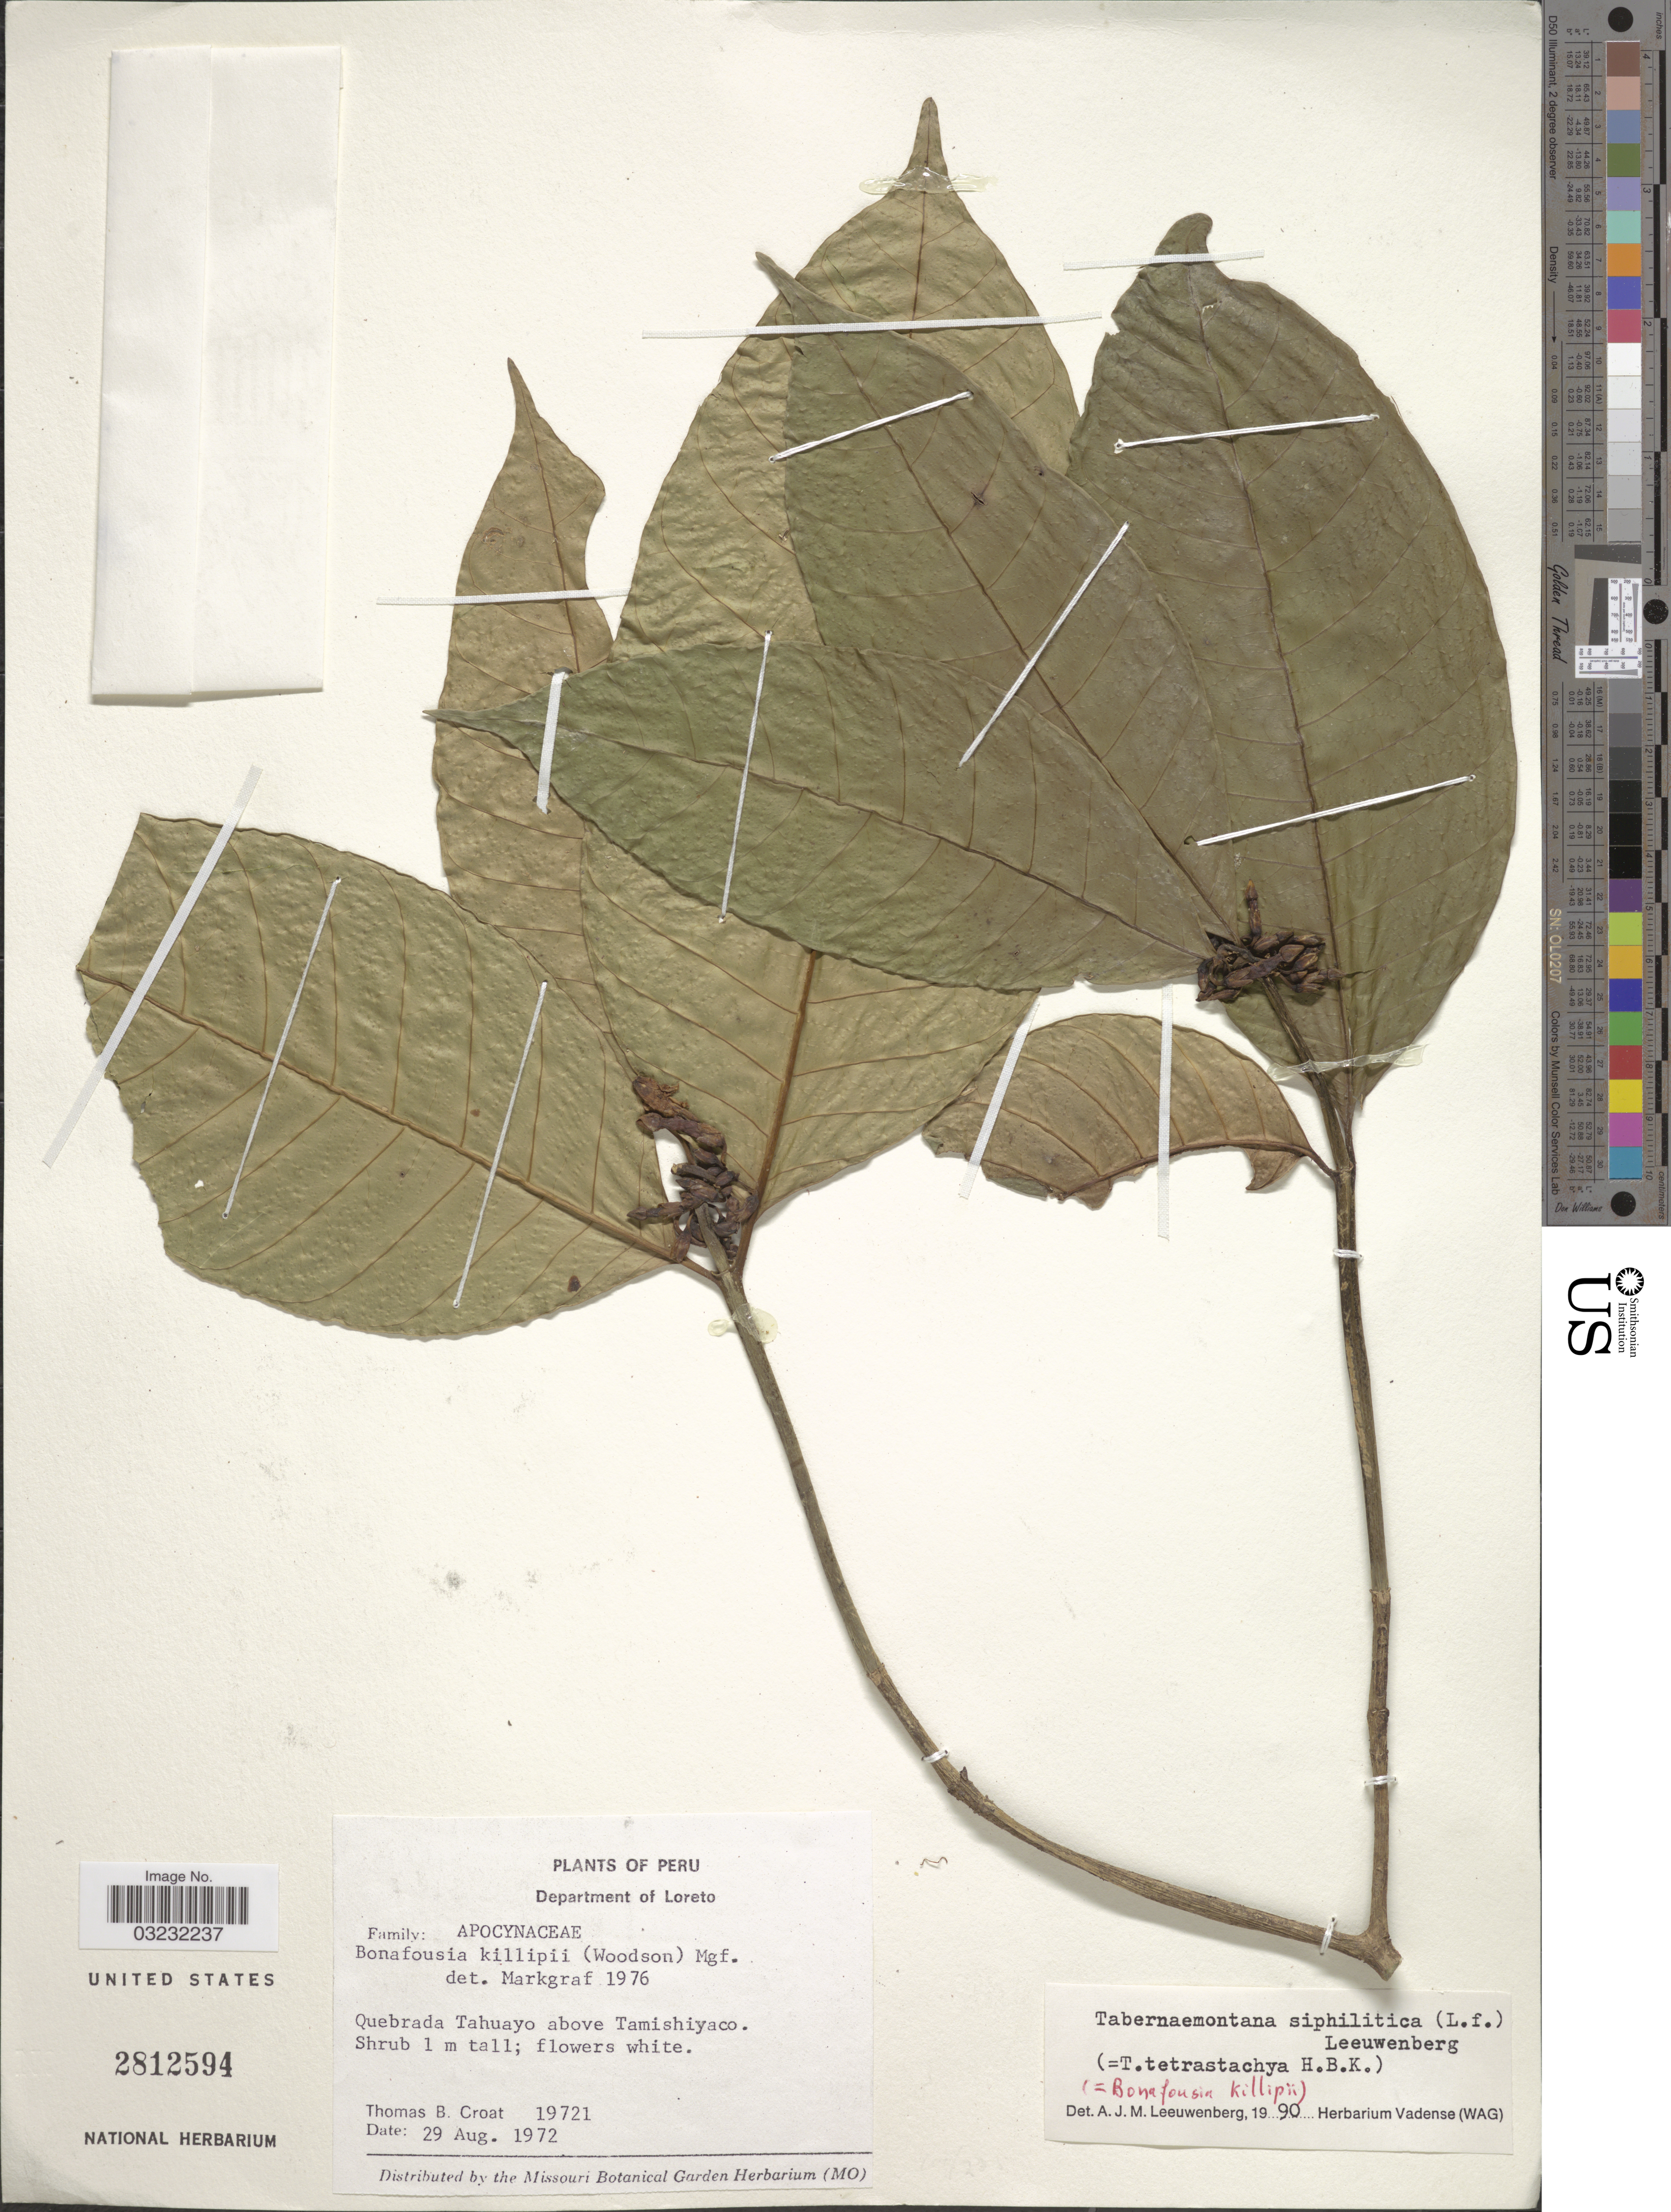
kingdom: Plantae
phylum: Tracheophyta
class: Magnoliopsida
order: Gentianales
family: Apocynaceae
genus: Tabernaemontana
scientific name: Tabernaemontana siphilitica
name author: (L. f.) Leeuwenb.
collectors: T. B. Croat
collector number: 19721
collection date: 1972-08-29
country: Peru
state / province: Loreto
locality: Department of Loreto, Quebrada Tahuaya above Tamishiyaco.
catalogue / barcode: US 2812594